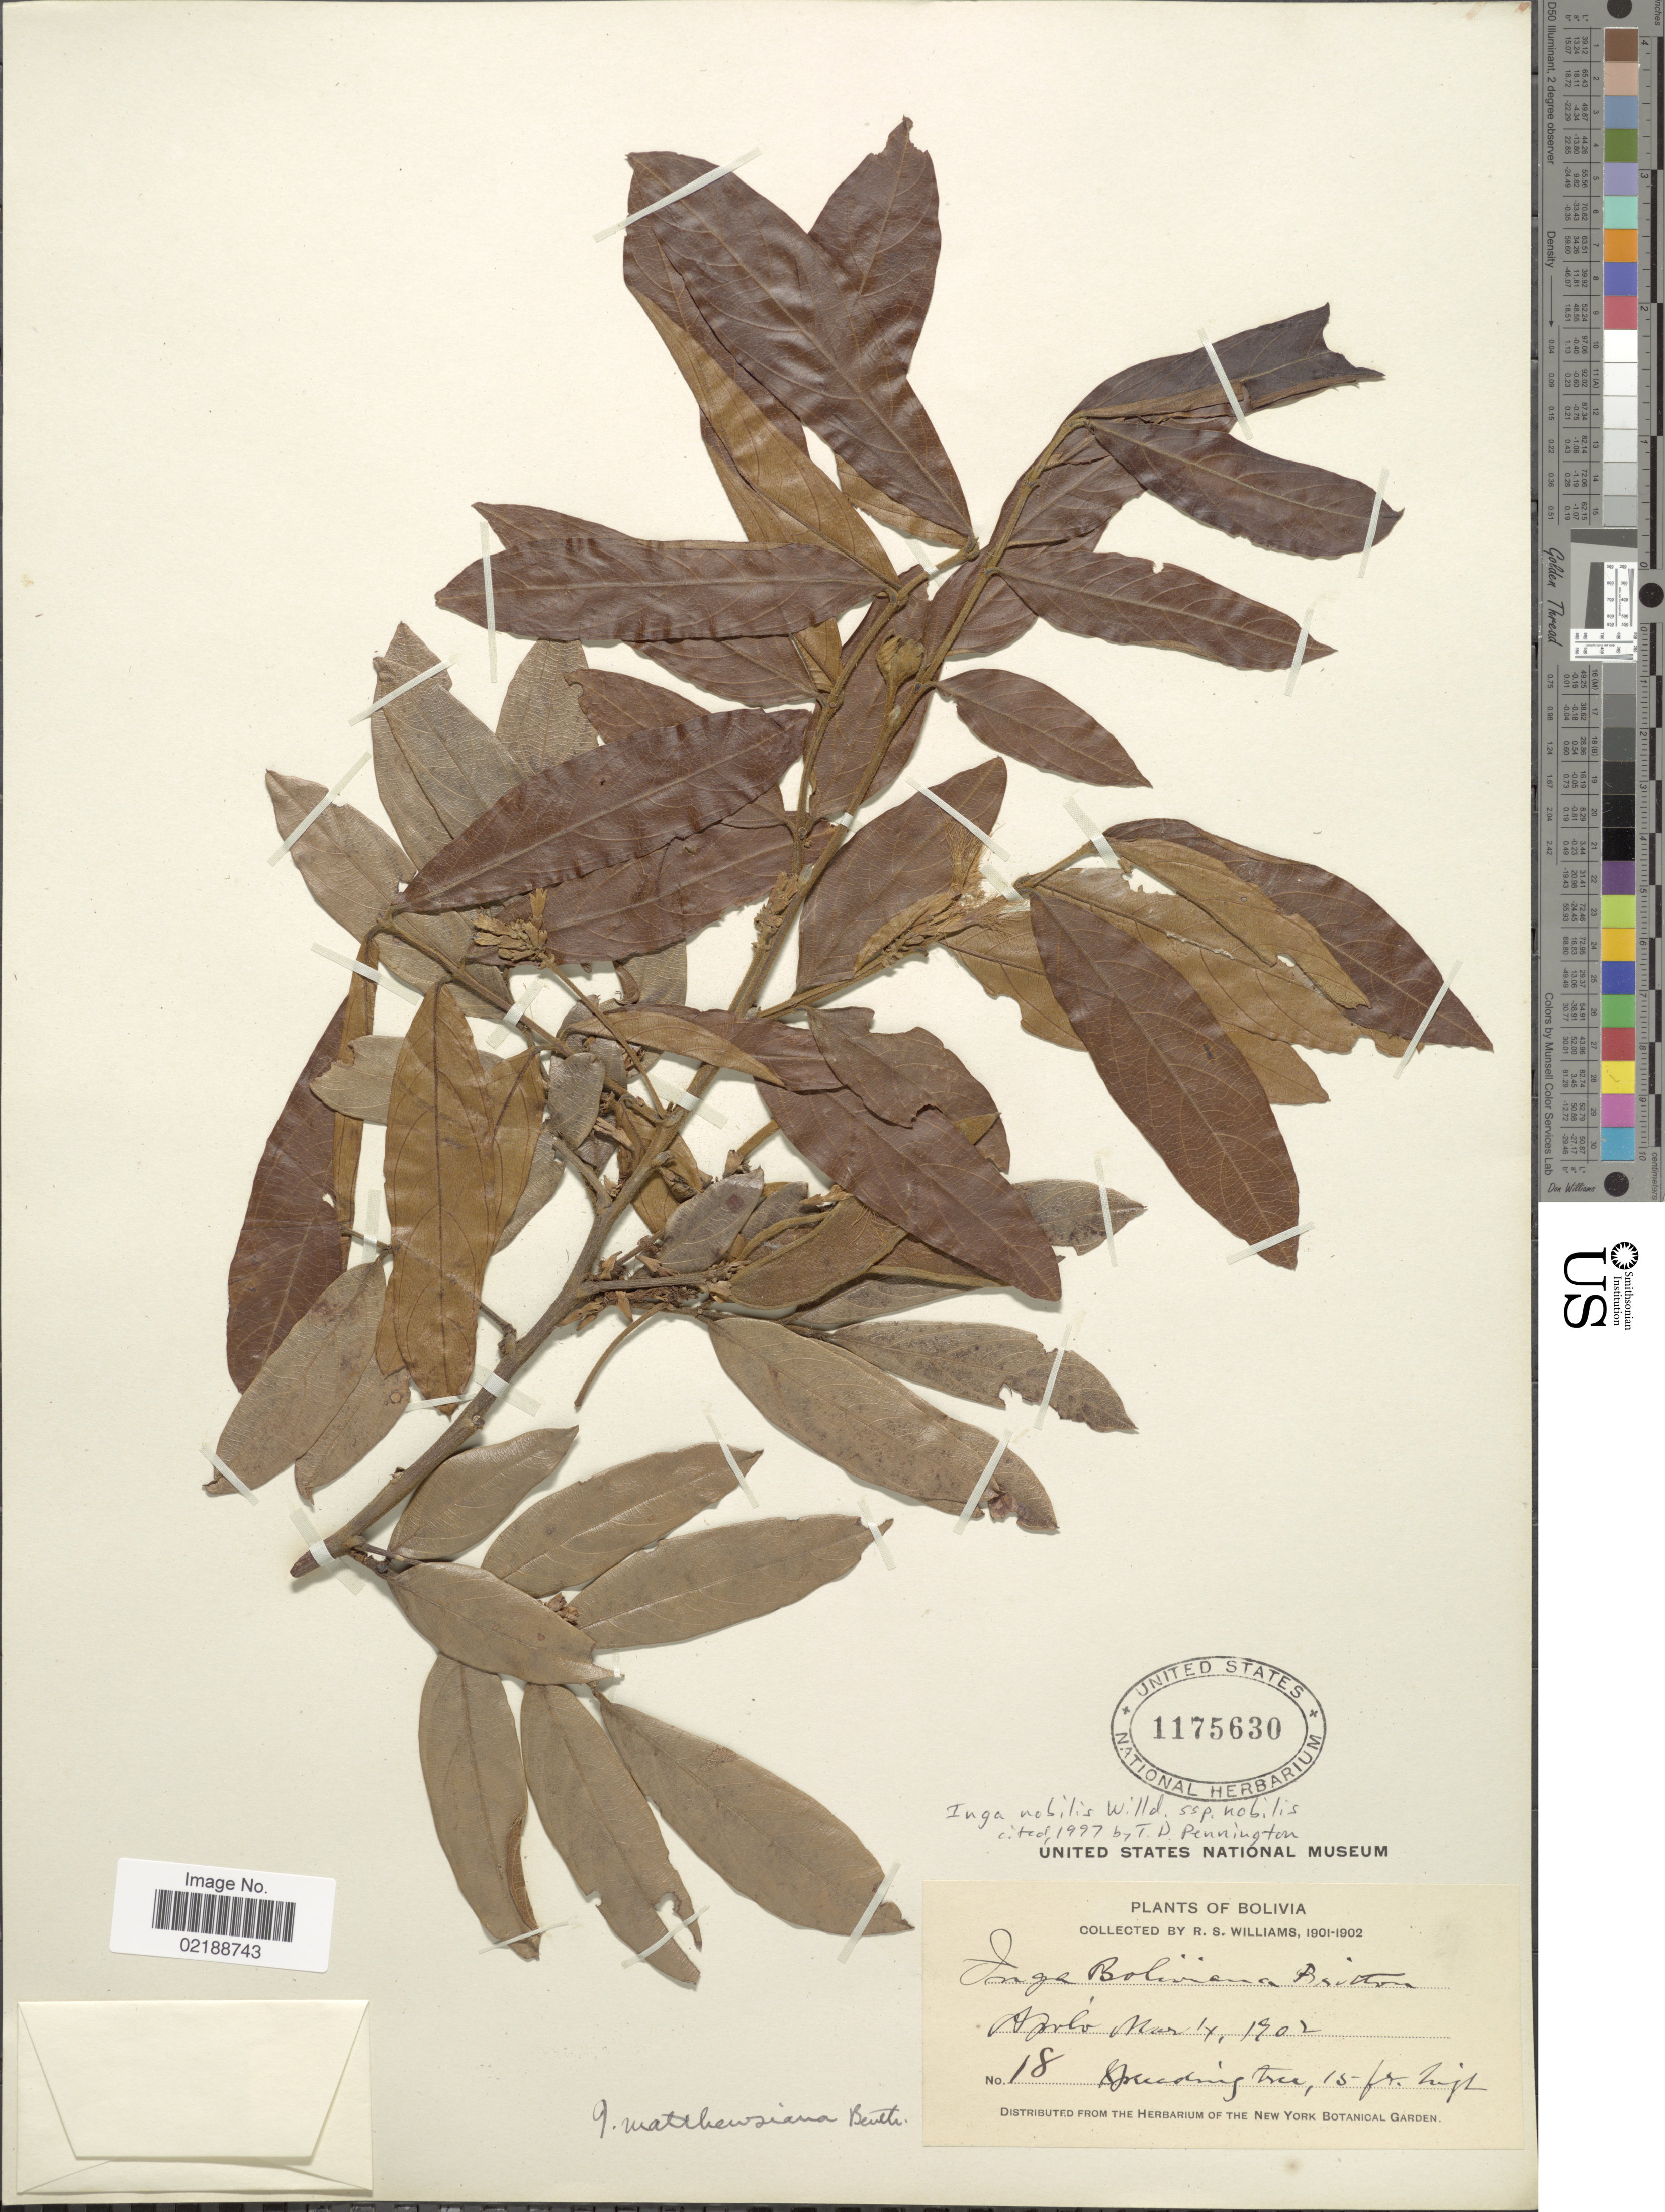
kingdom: Plantae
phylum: Tracheophyta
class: Magnoliopsida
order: Fabales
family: Fabaceae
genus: Inga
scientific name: Inga nobilis subsp. nobilis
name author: Willd.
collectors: R. S. Williams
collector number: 18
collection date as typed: Mar. 14, 1902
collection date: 1902-03-14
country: Bolivia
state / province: La Paz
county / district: Franz Tamayo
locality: Apolo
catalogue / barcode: US 1175630